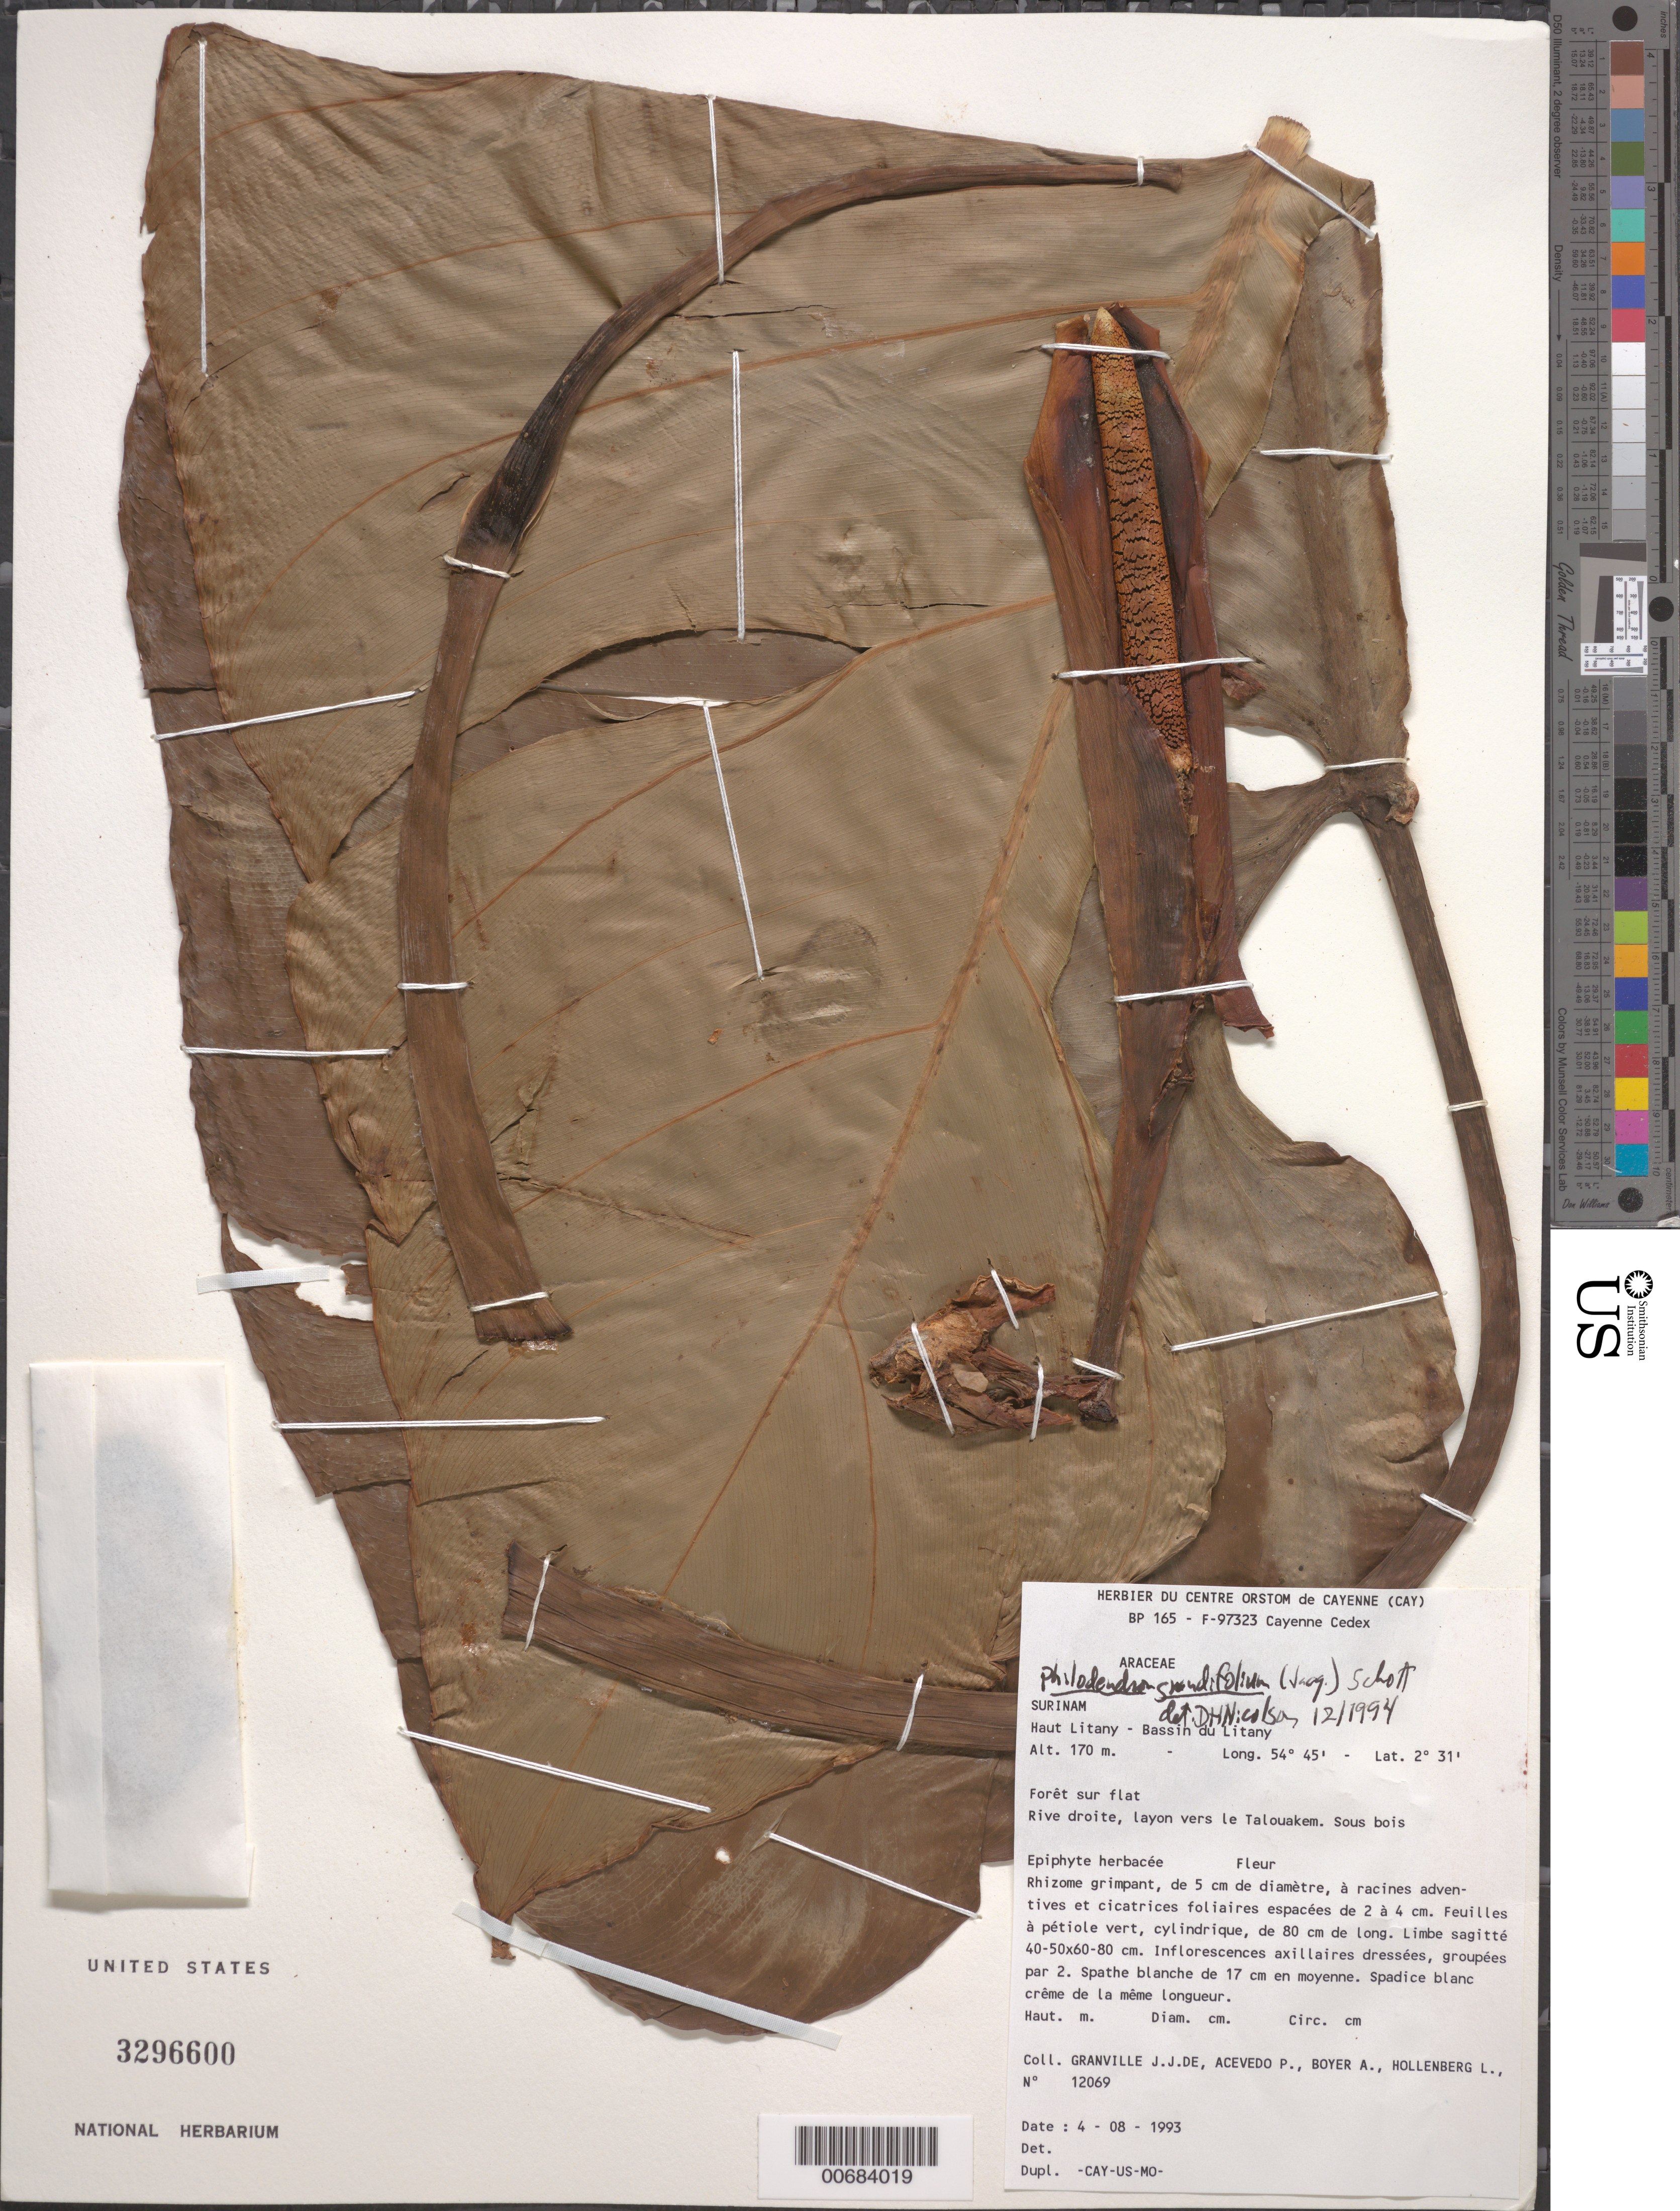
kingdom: Plantae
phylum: Tracheophyta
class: Liliopsida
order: Alismatales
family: Araceae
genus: Philodendron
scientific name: Philodendron grandifolium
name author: (Jacq.) Schott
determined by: Nicolson, Dan H.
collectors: J.-J. de Granville, P. Acevedo-Rodr., A. Boyer & L. Hollenberg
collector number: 12069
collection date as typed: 4-Aug-93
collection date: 1993-08-04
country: Suriname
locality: Haut Litany, Bassin du Litany, rive droit, service path for Talouakem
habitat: Forest on flat land, in the woods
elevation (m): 170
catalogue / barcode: US 3296600